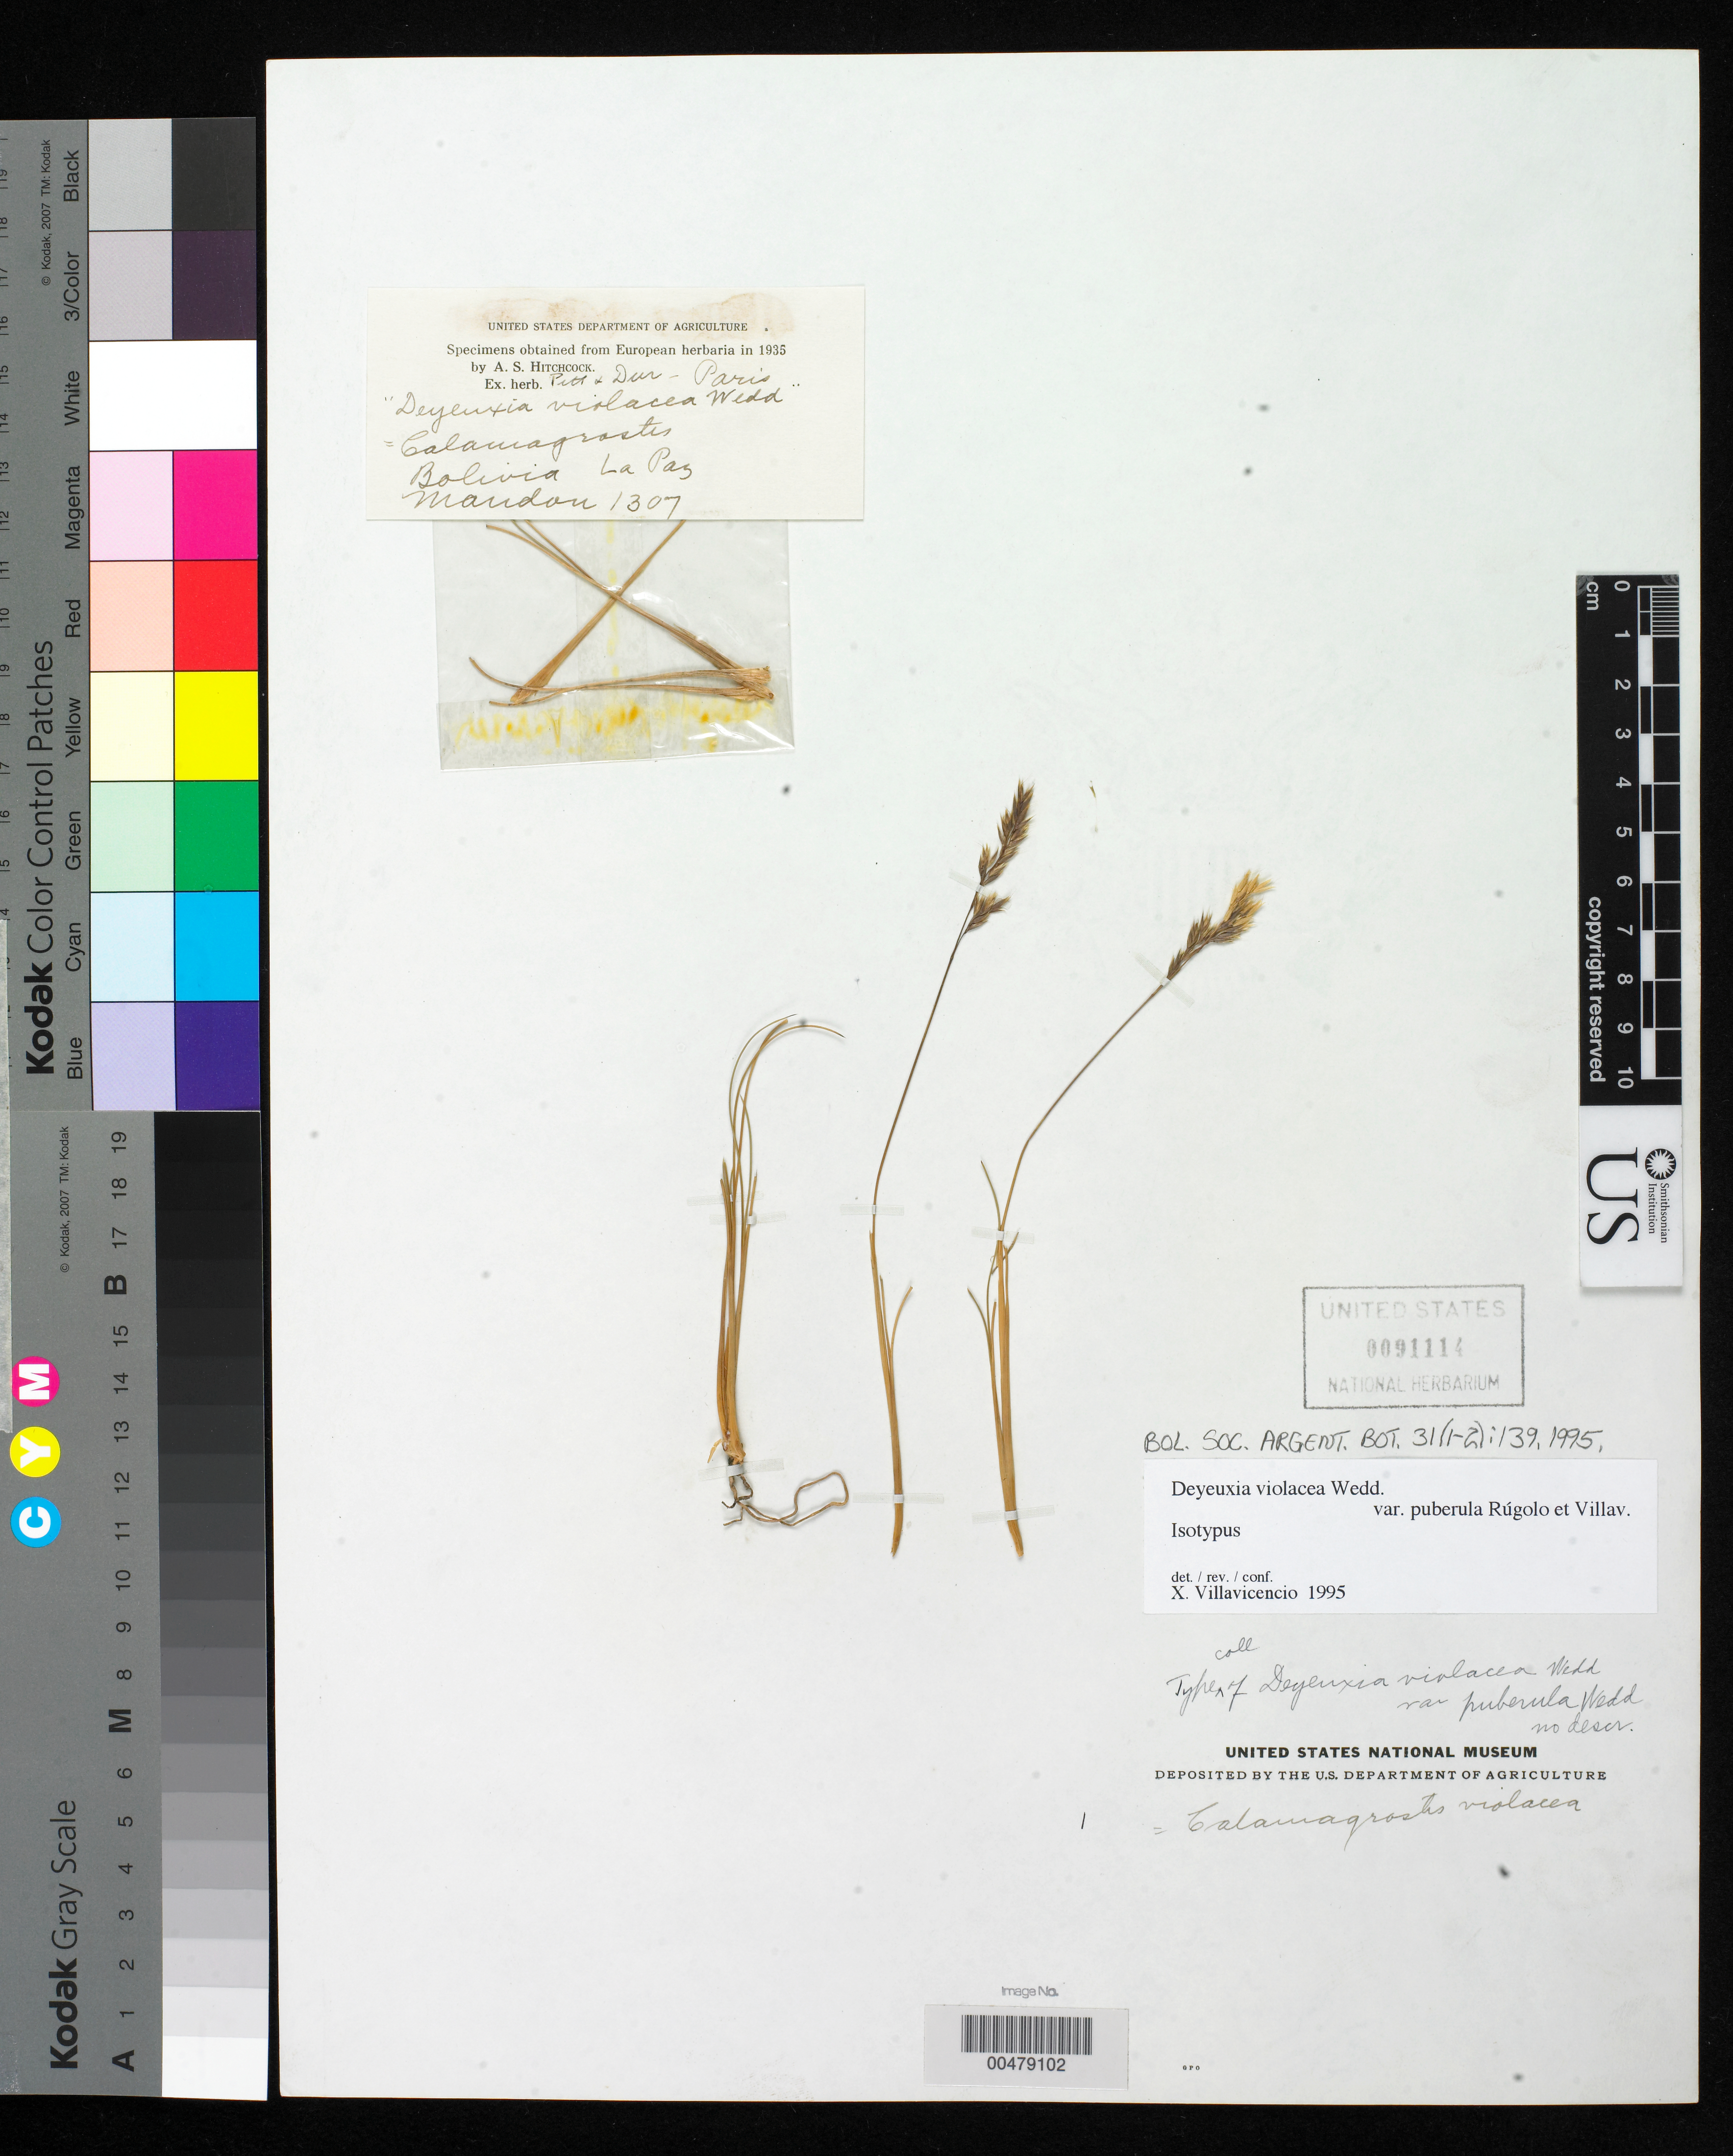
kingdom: Plantae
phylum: Tracheophyta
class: Liliopsida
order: Poales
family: Poaceae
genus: Deyeuxia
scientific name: Deyeuxia violacea var. puberula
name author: Rúgolo & Villavicencio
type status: Isotype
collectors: G. Mandon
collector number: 1307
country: Bolivia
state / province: La Paz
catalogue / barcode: US 91114